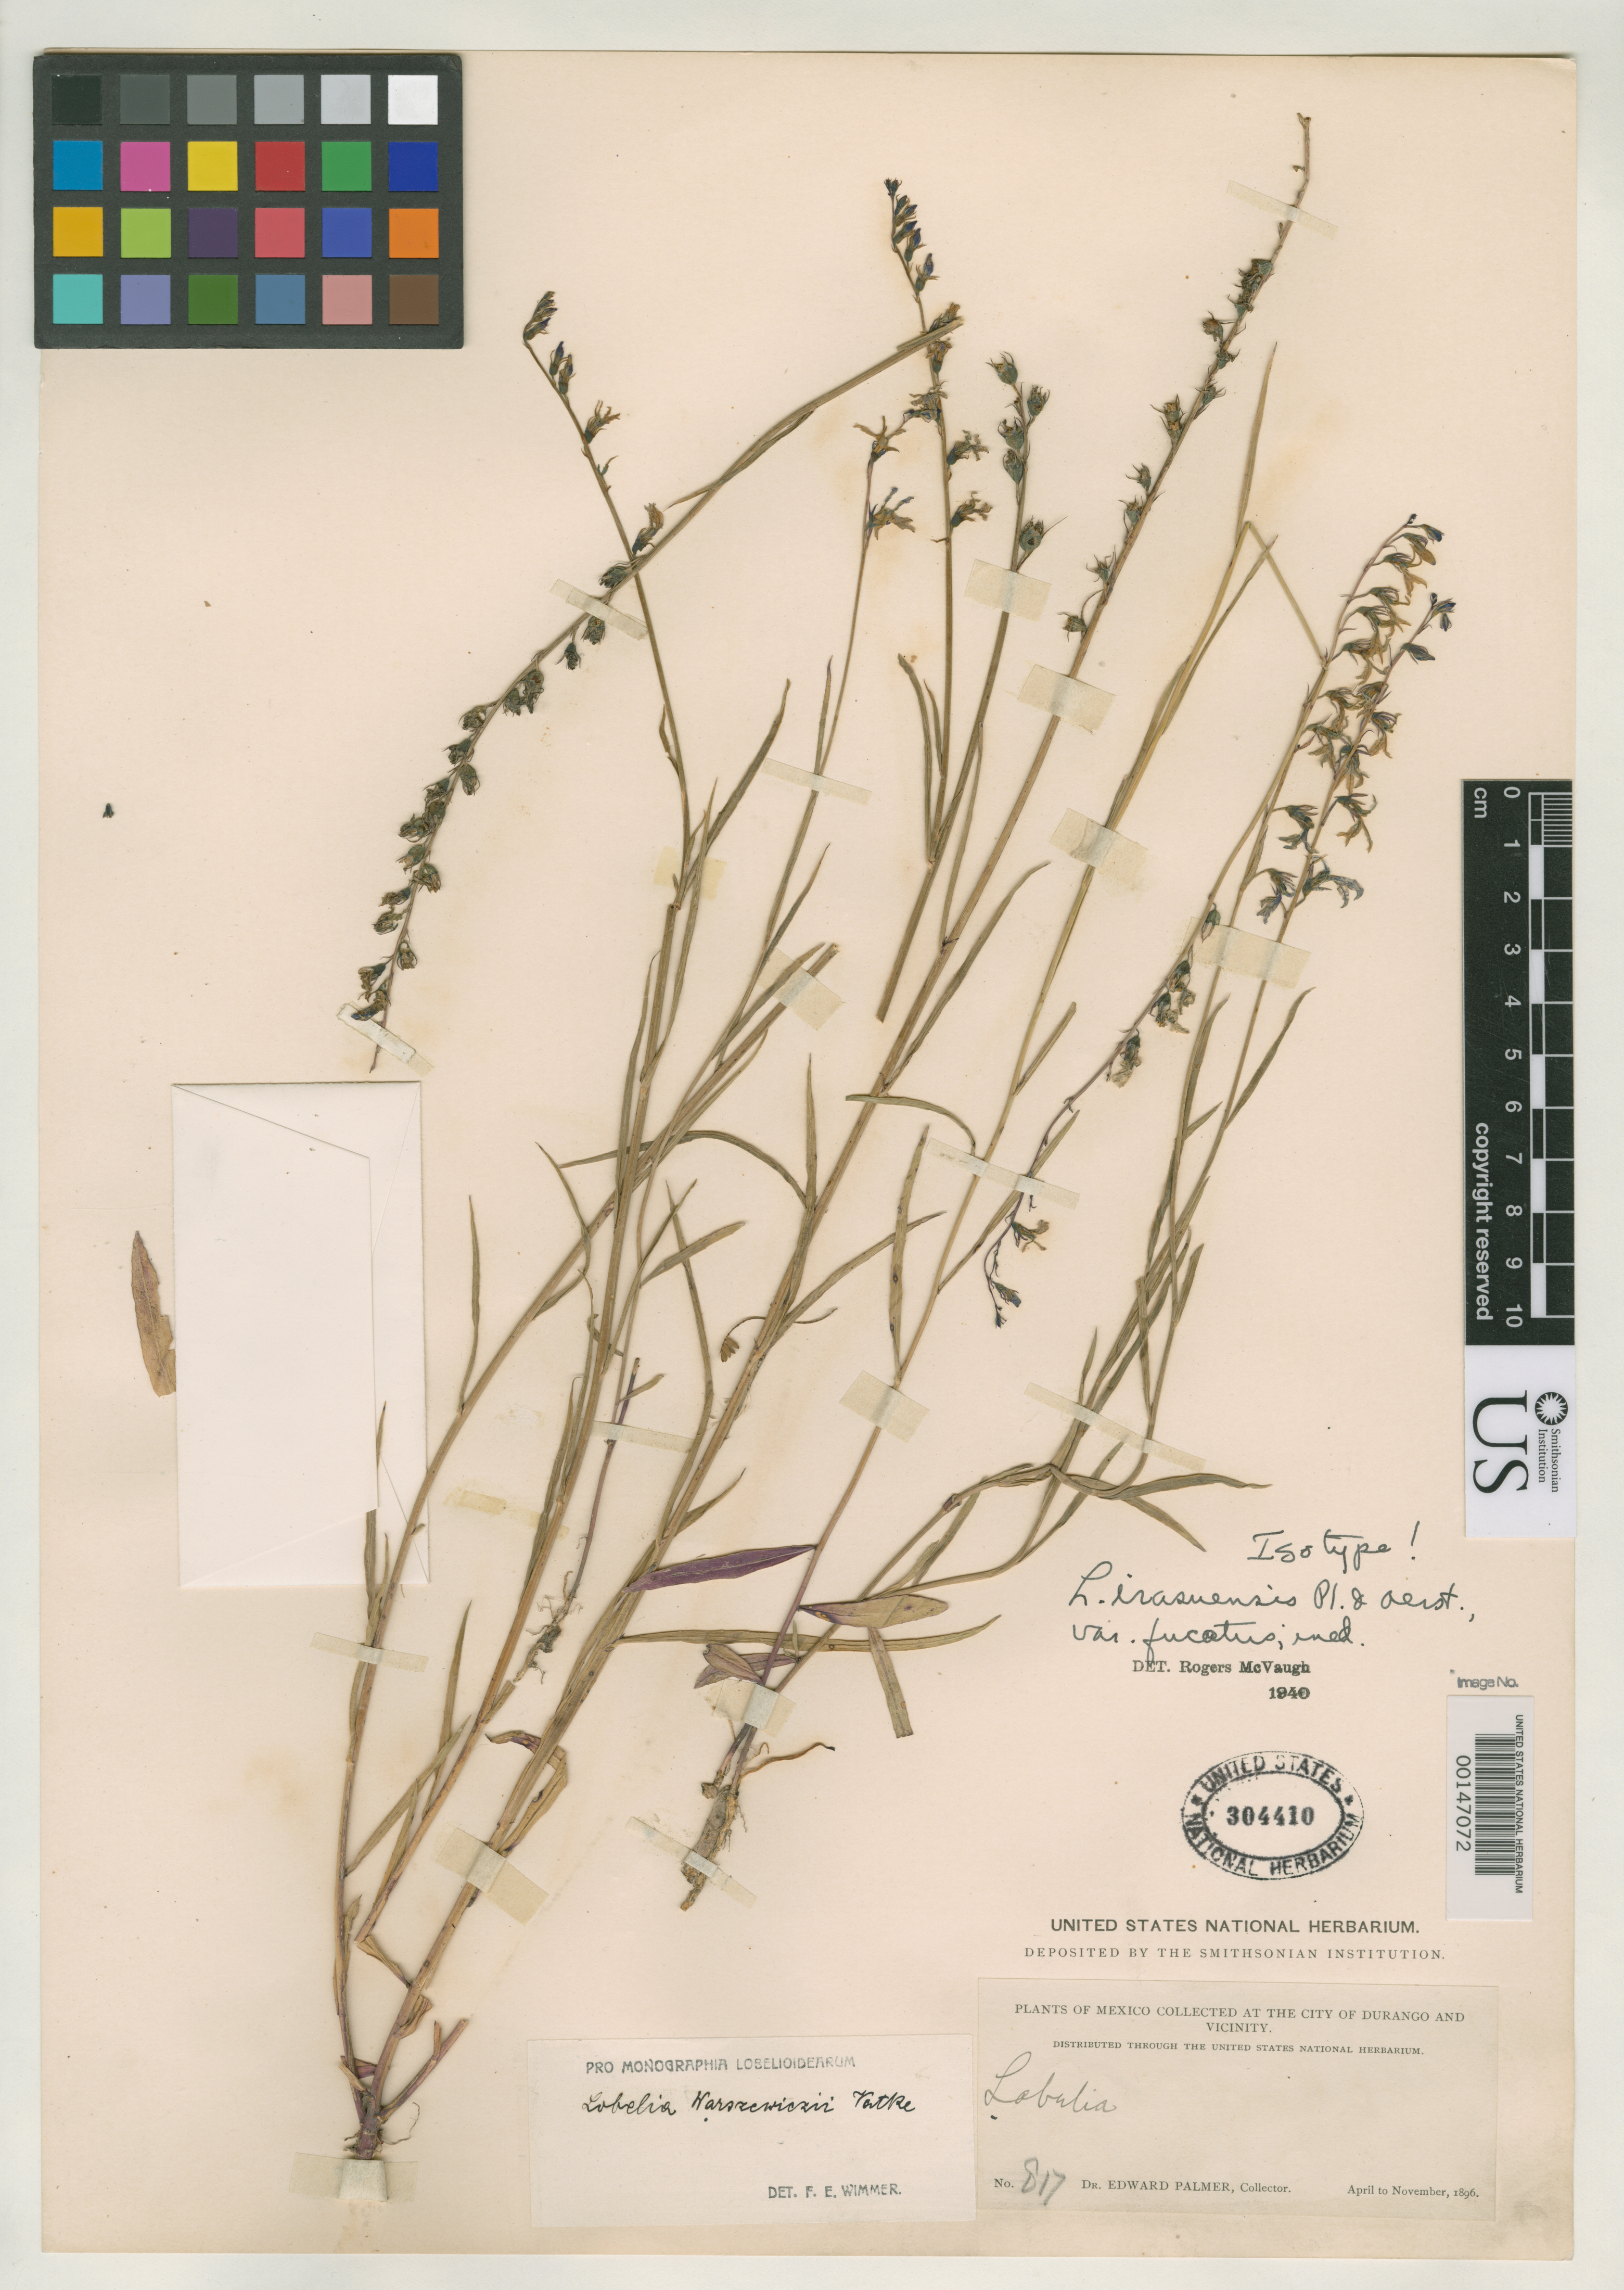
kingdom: Plantae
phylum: Tracheophyta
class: Magnoliopsida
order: Asterales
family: Campanulaceae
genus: Lobelia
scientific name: Lobelia irasuensis var. fucata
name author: McVaugh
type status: Isotype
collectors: E. Palmer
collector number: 817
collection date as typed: Apr 1896 to -- Nov 1896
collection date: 1896-04/1896-11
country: Mexico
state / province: Durango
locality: Vicinity of Durango.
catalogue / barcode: US 304410